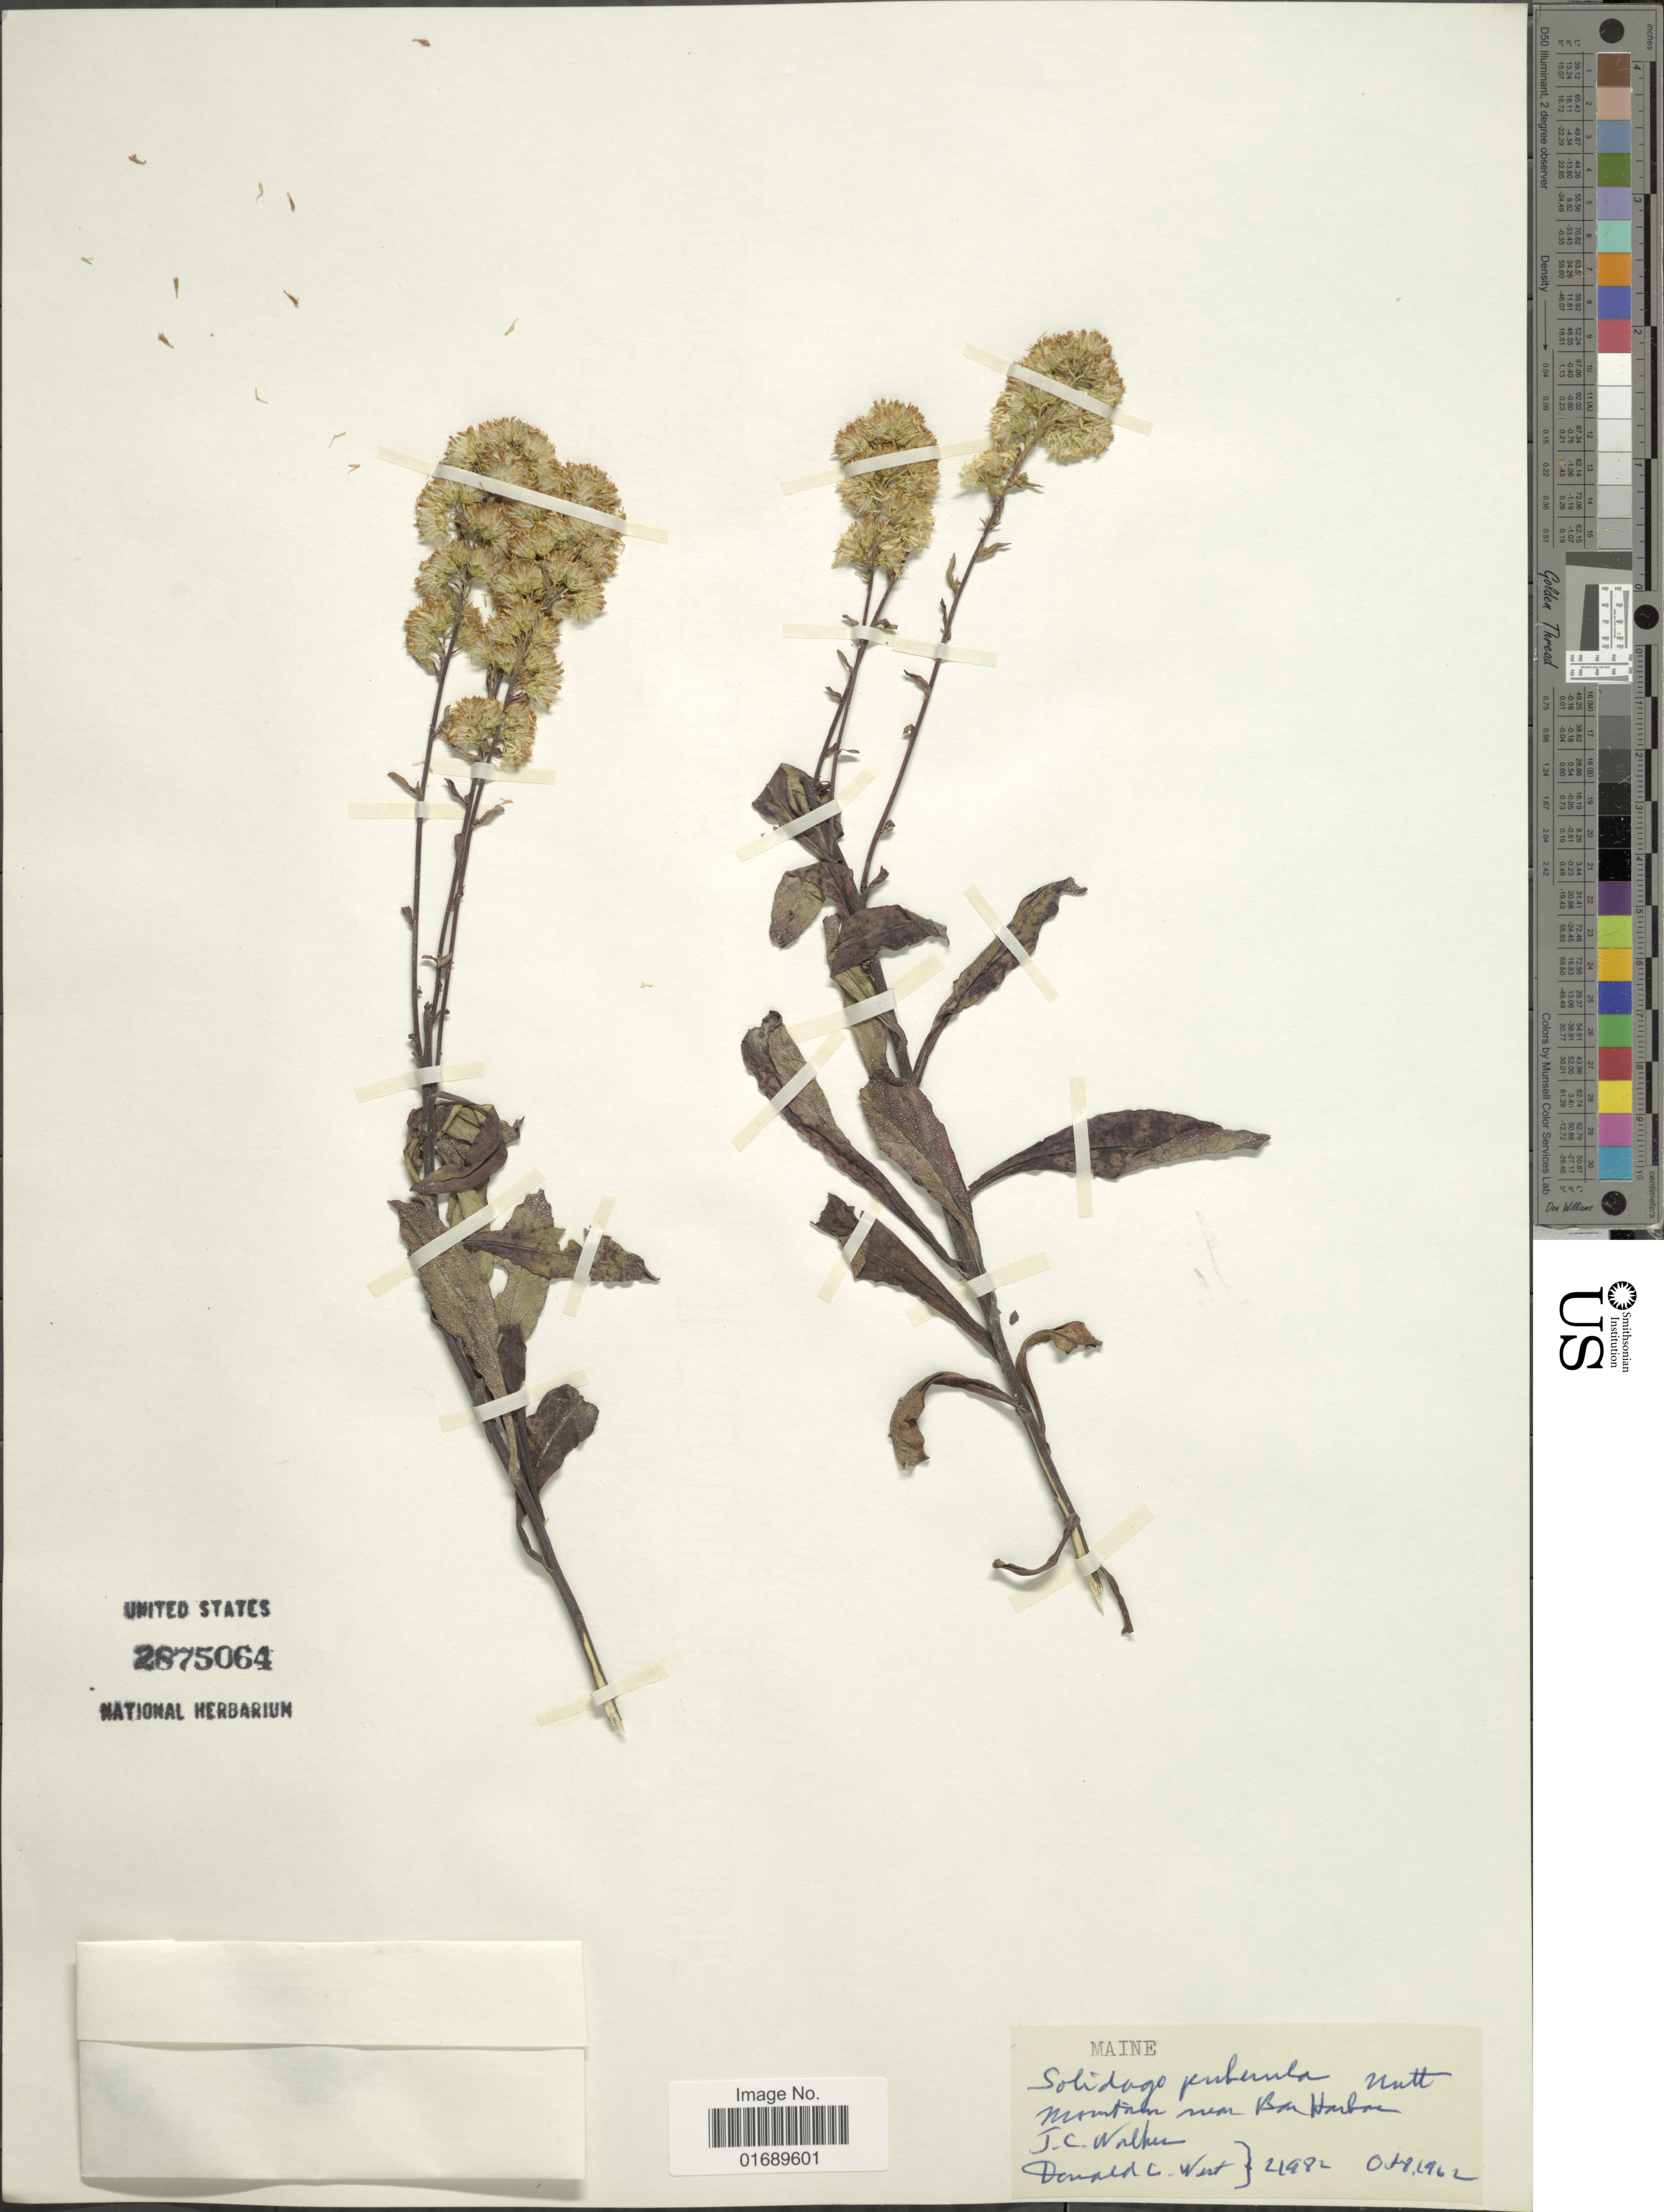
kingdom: Plantae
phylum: Tracheophyta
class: Magnoliopsida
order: Asterales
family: Asteraceae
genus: Solidago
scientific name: Solidago puberula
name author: Nutt.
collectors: J. Walker & D. Wert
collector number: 21982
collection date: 1962-10-08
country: United States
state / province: Maine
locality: Mountain near Bar Harbor.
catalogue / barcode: US 2875064